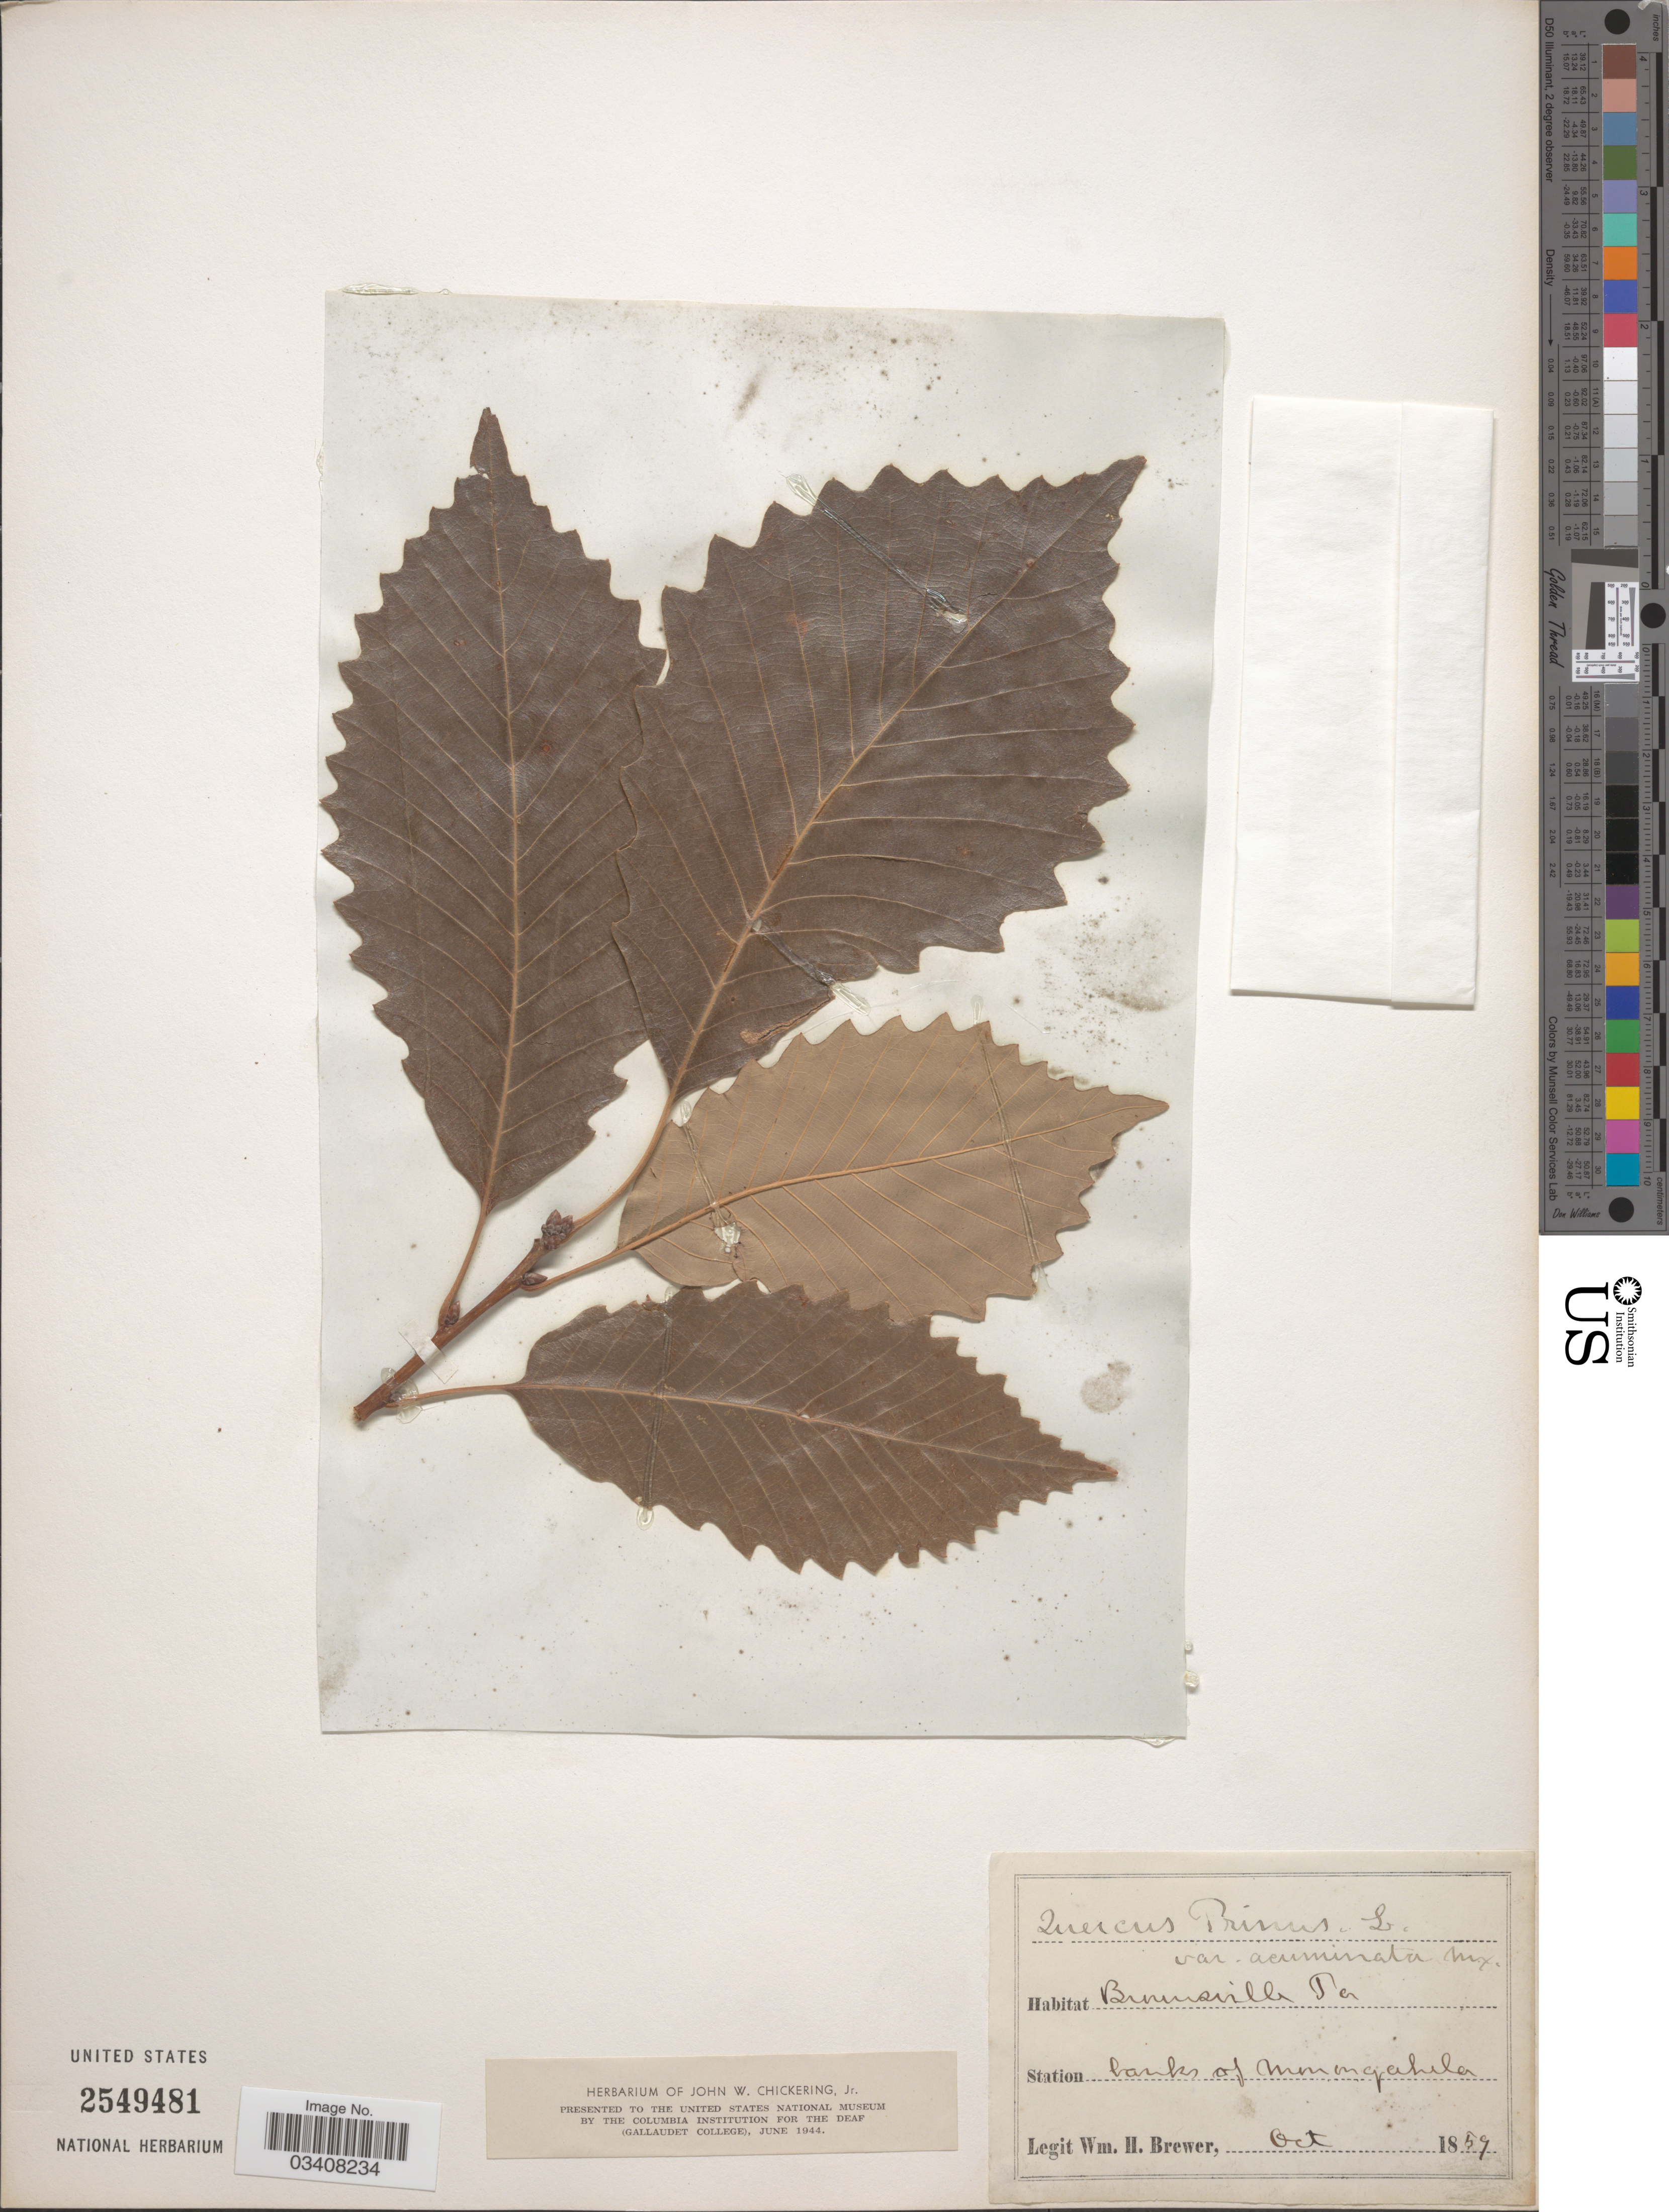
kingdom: Plantae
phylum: Tracheophyta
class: Magnoliopsida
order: Fagales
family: Fagaceae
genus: Quercus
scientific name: Quercus prinus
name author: L.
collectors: W. H. Brewer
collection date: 1859-10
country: United States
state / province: Tennessee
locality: Brownsville. Station banks of Monongahela.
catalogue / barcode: US 2549481